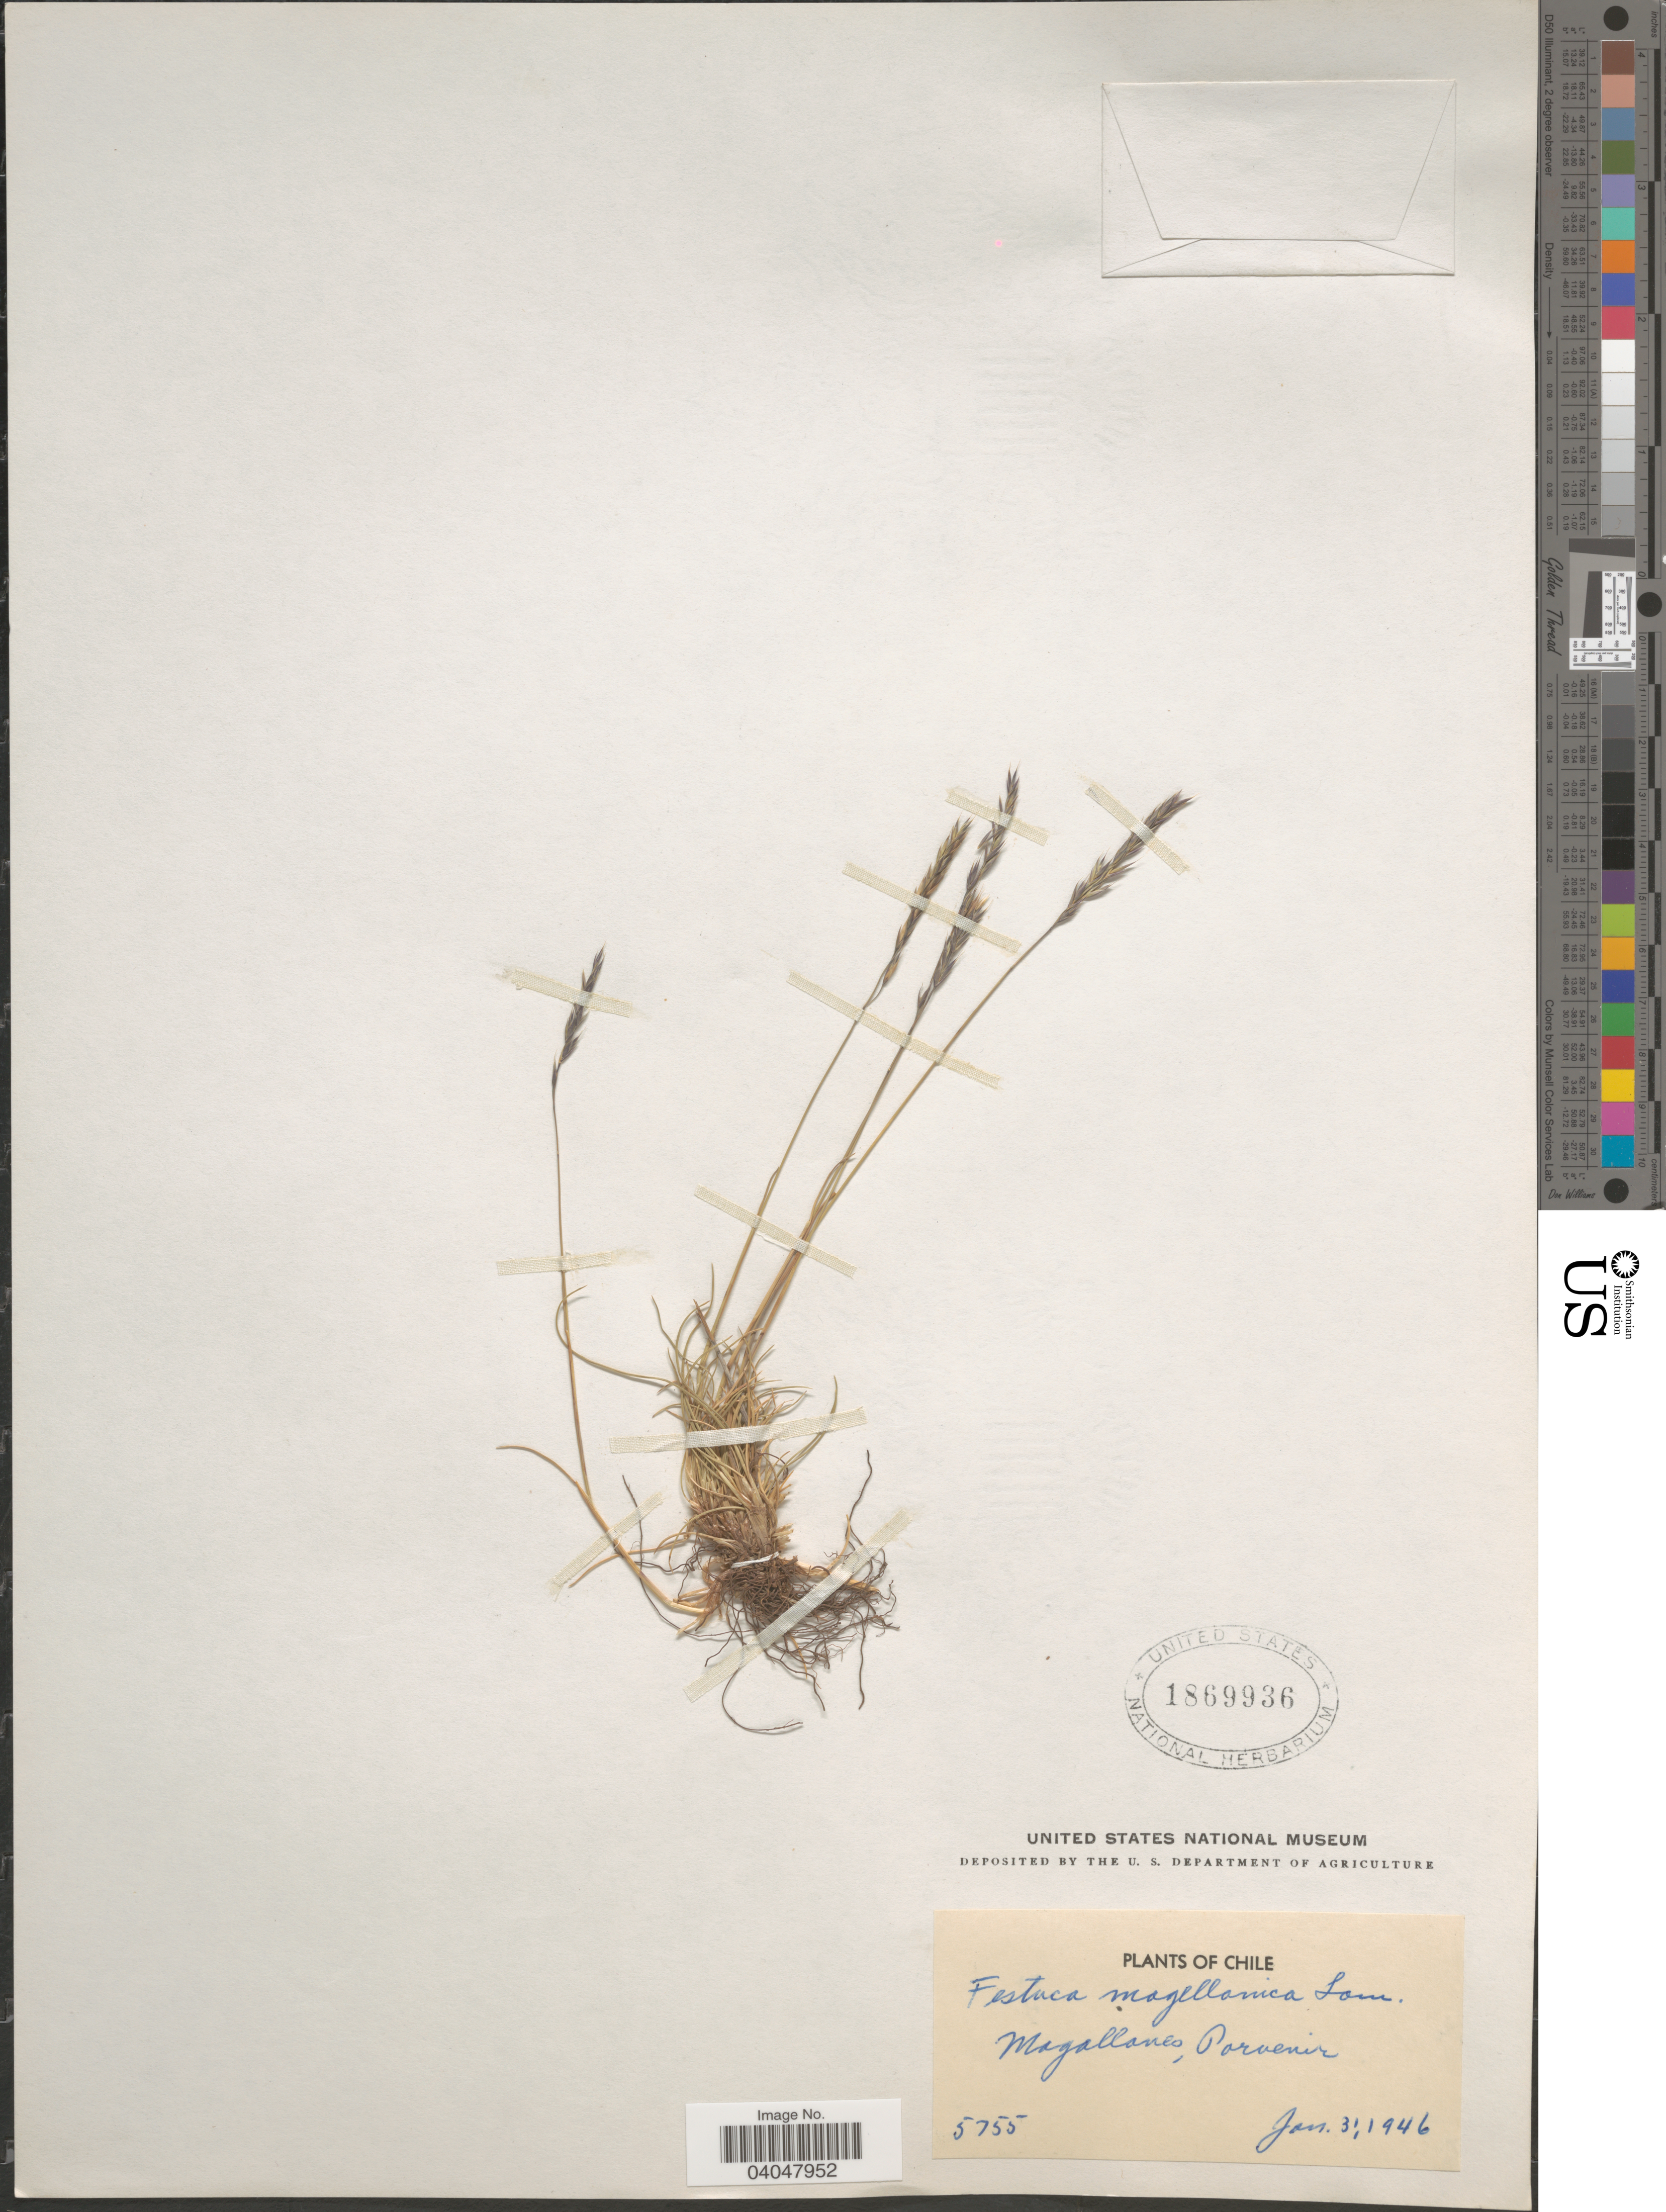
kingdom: Plantae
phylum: Tracheophyta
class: Liliopsida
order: Poales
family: Poaceae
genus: Festuca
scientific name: Festuca magellanica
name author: Lam.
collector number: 5755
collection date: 1946-01-31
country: Chile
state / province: Magallanes y de la Antártica Chilena (XII)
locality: Magallanes, Porvenir.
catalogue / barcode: US 1869936